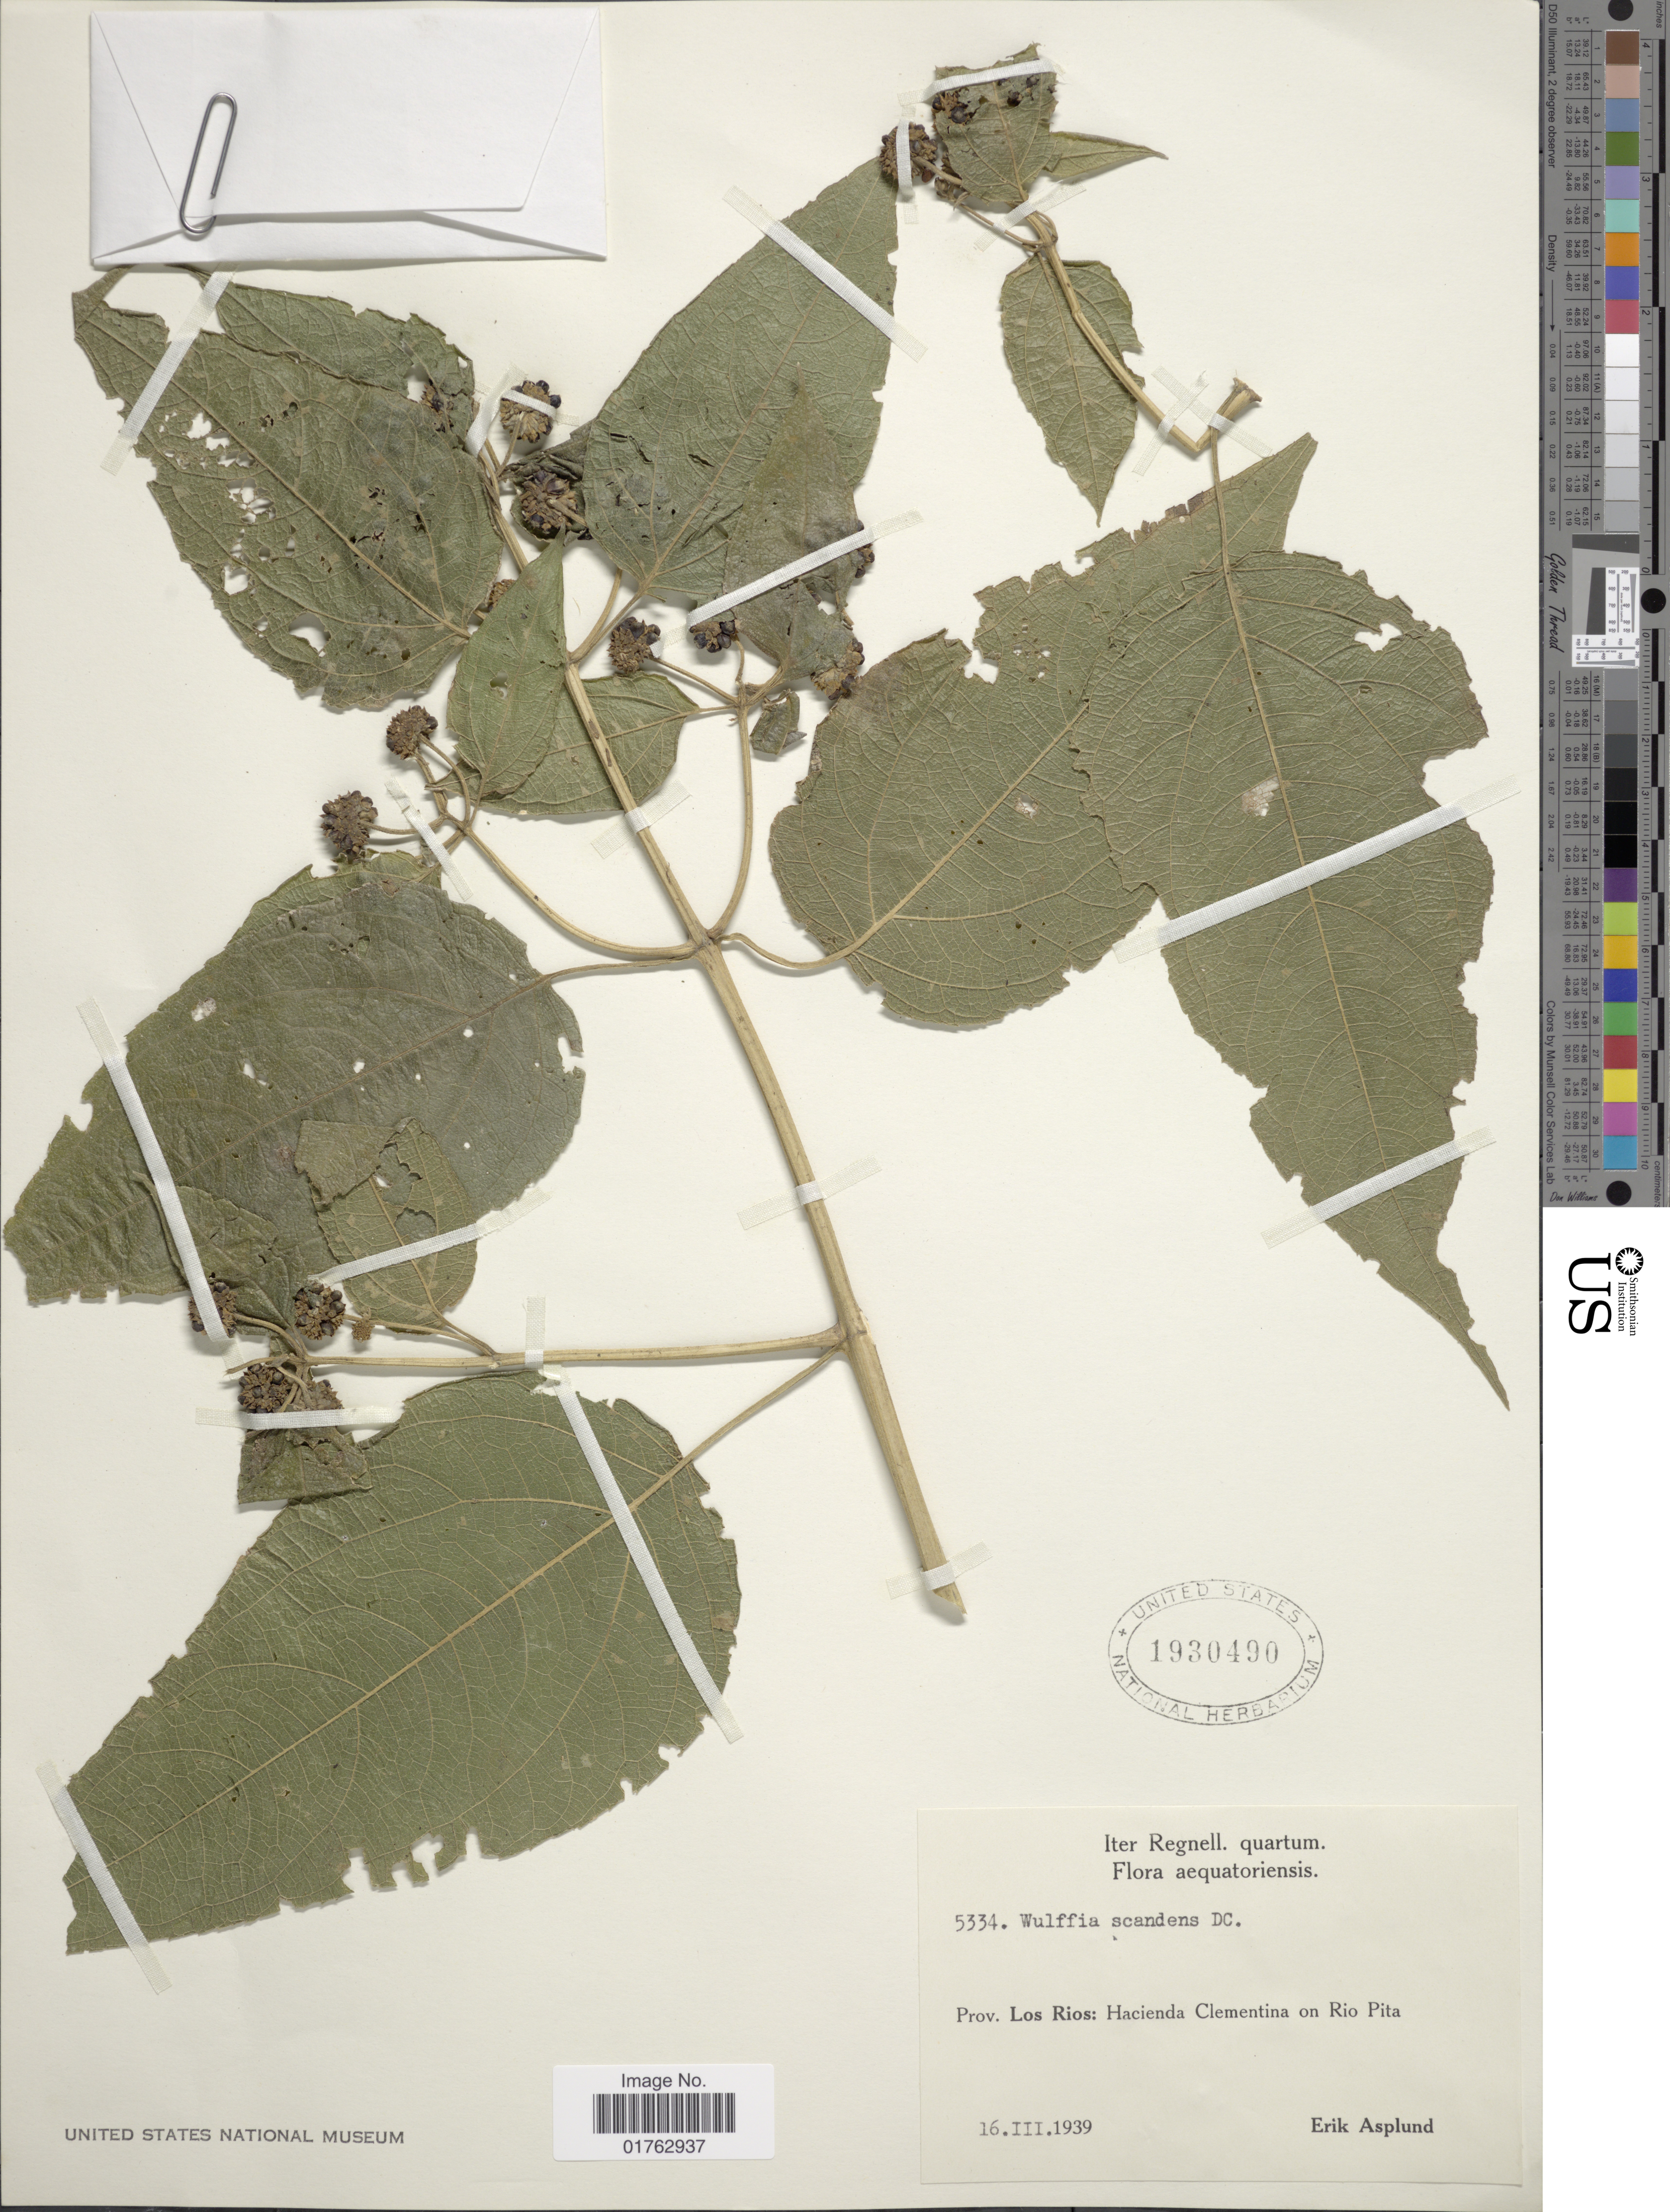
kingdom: Plantae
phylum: Tracheophyta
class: Magnoliopsida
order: Asterales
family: Asteraceae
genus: Wulffia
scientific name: Wulffia scandens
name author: DC.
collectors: E. Asplund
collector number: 5334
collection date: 1939-03-16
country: Ecuador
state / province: Los Ríos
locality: Hacienda Clementina on Rio Pita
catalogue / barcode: US 1930490